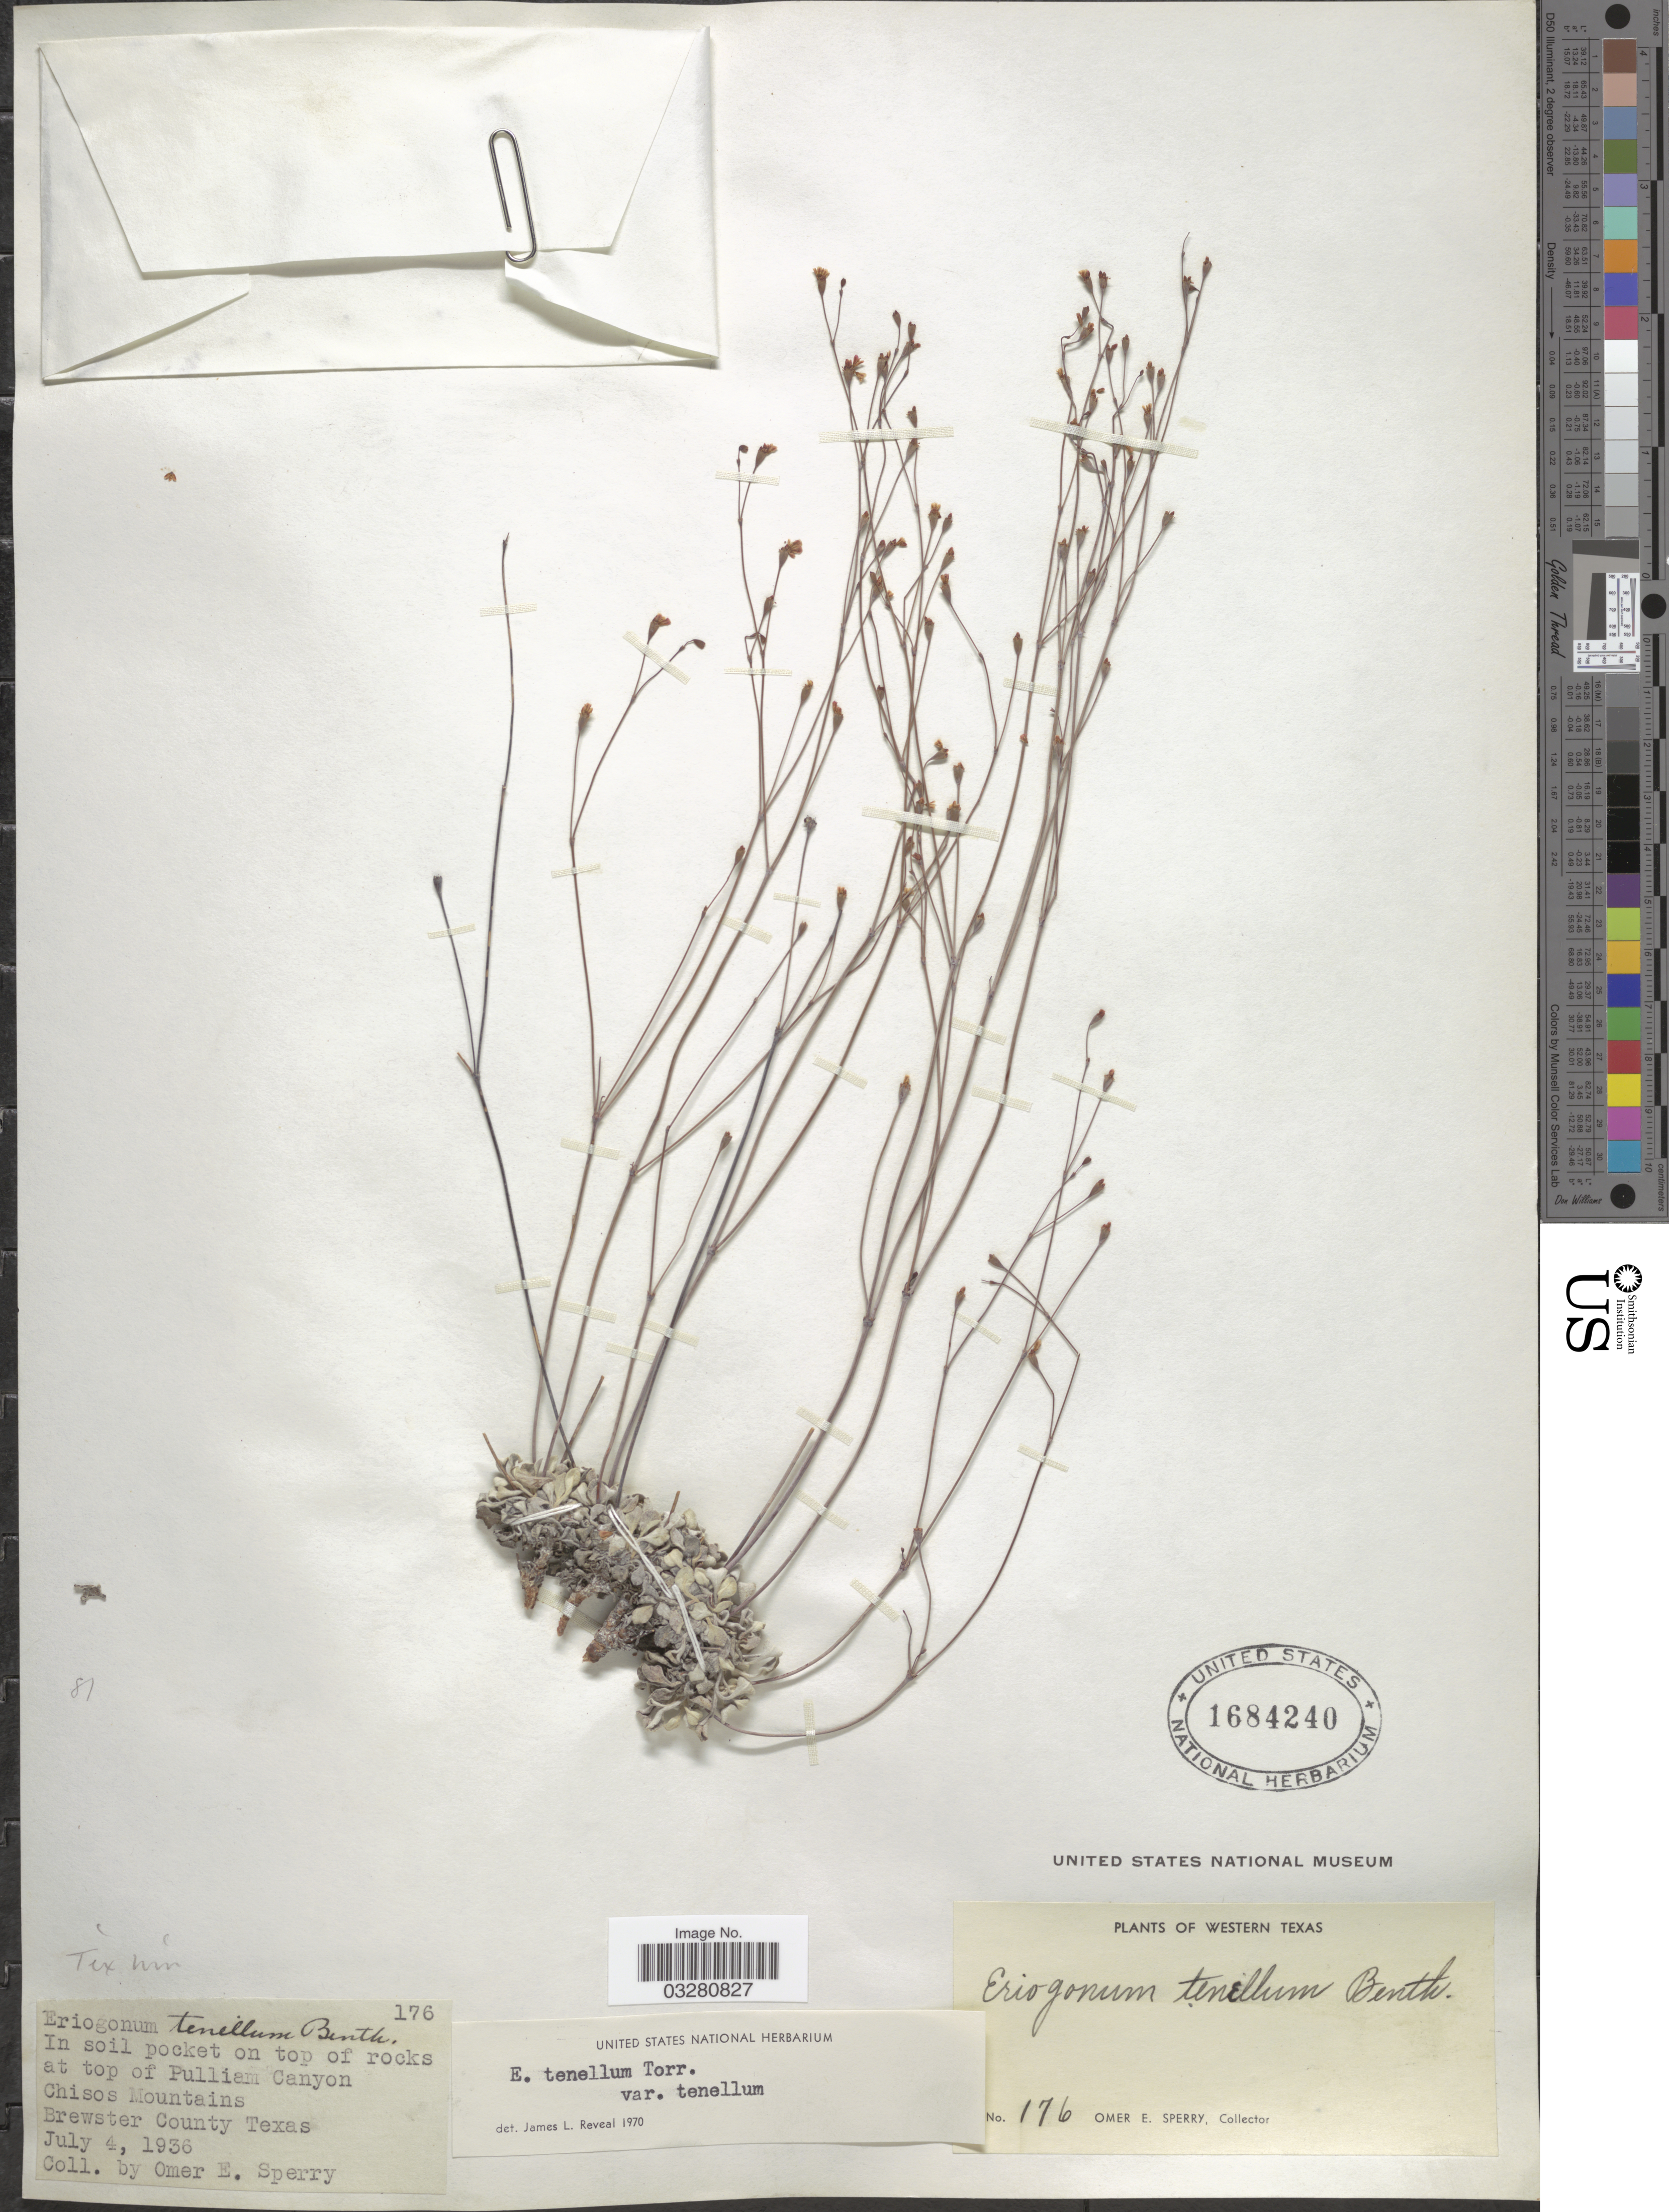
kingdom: Plantae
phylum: Tracheophyta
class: Magnoliopsida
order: Caryophyllales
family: Polygonaceae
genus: Eriogonum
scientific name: Eriogonum tenellum var. tenellum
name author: Torr.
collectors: O. E. Sperry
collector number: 176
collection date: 1936-07-04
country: United States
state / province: Texas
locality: Western Texas. At top of Pulliam Canyon Chisos Mountains Brewster County.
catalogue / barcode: US 1684240